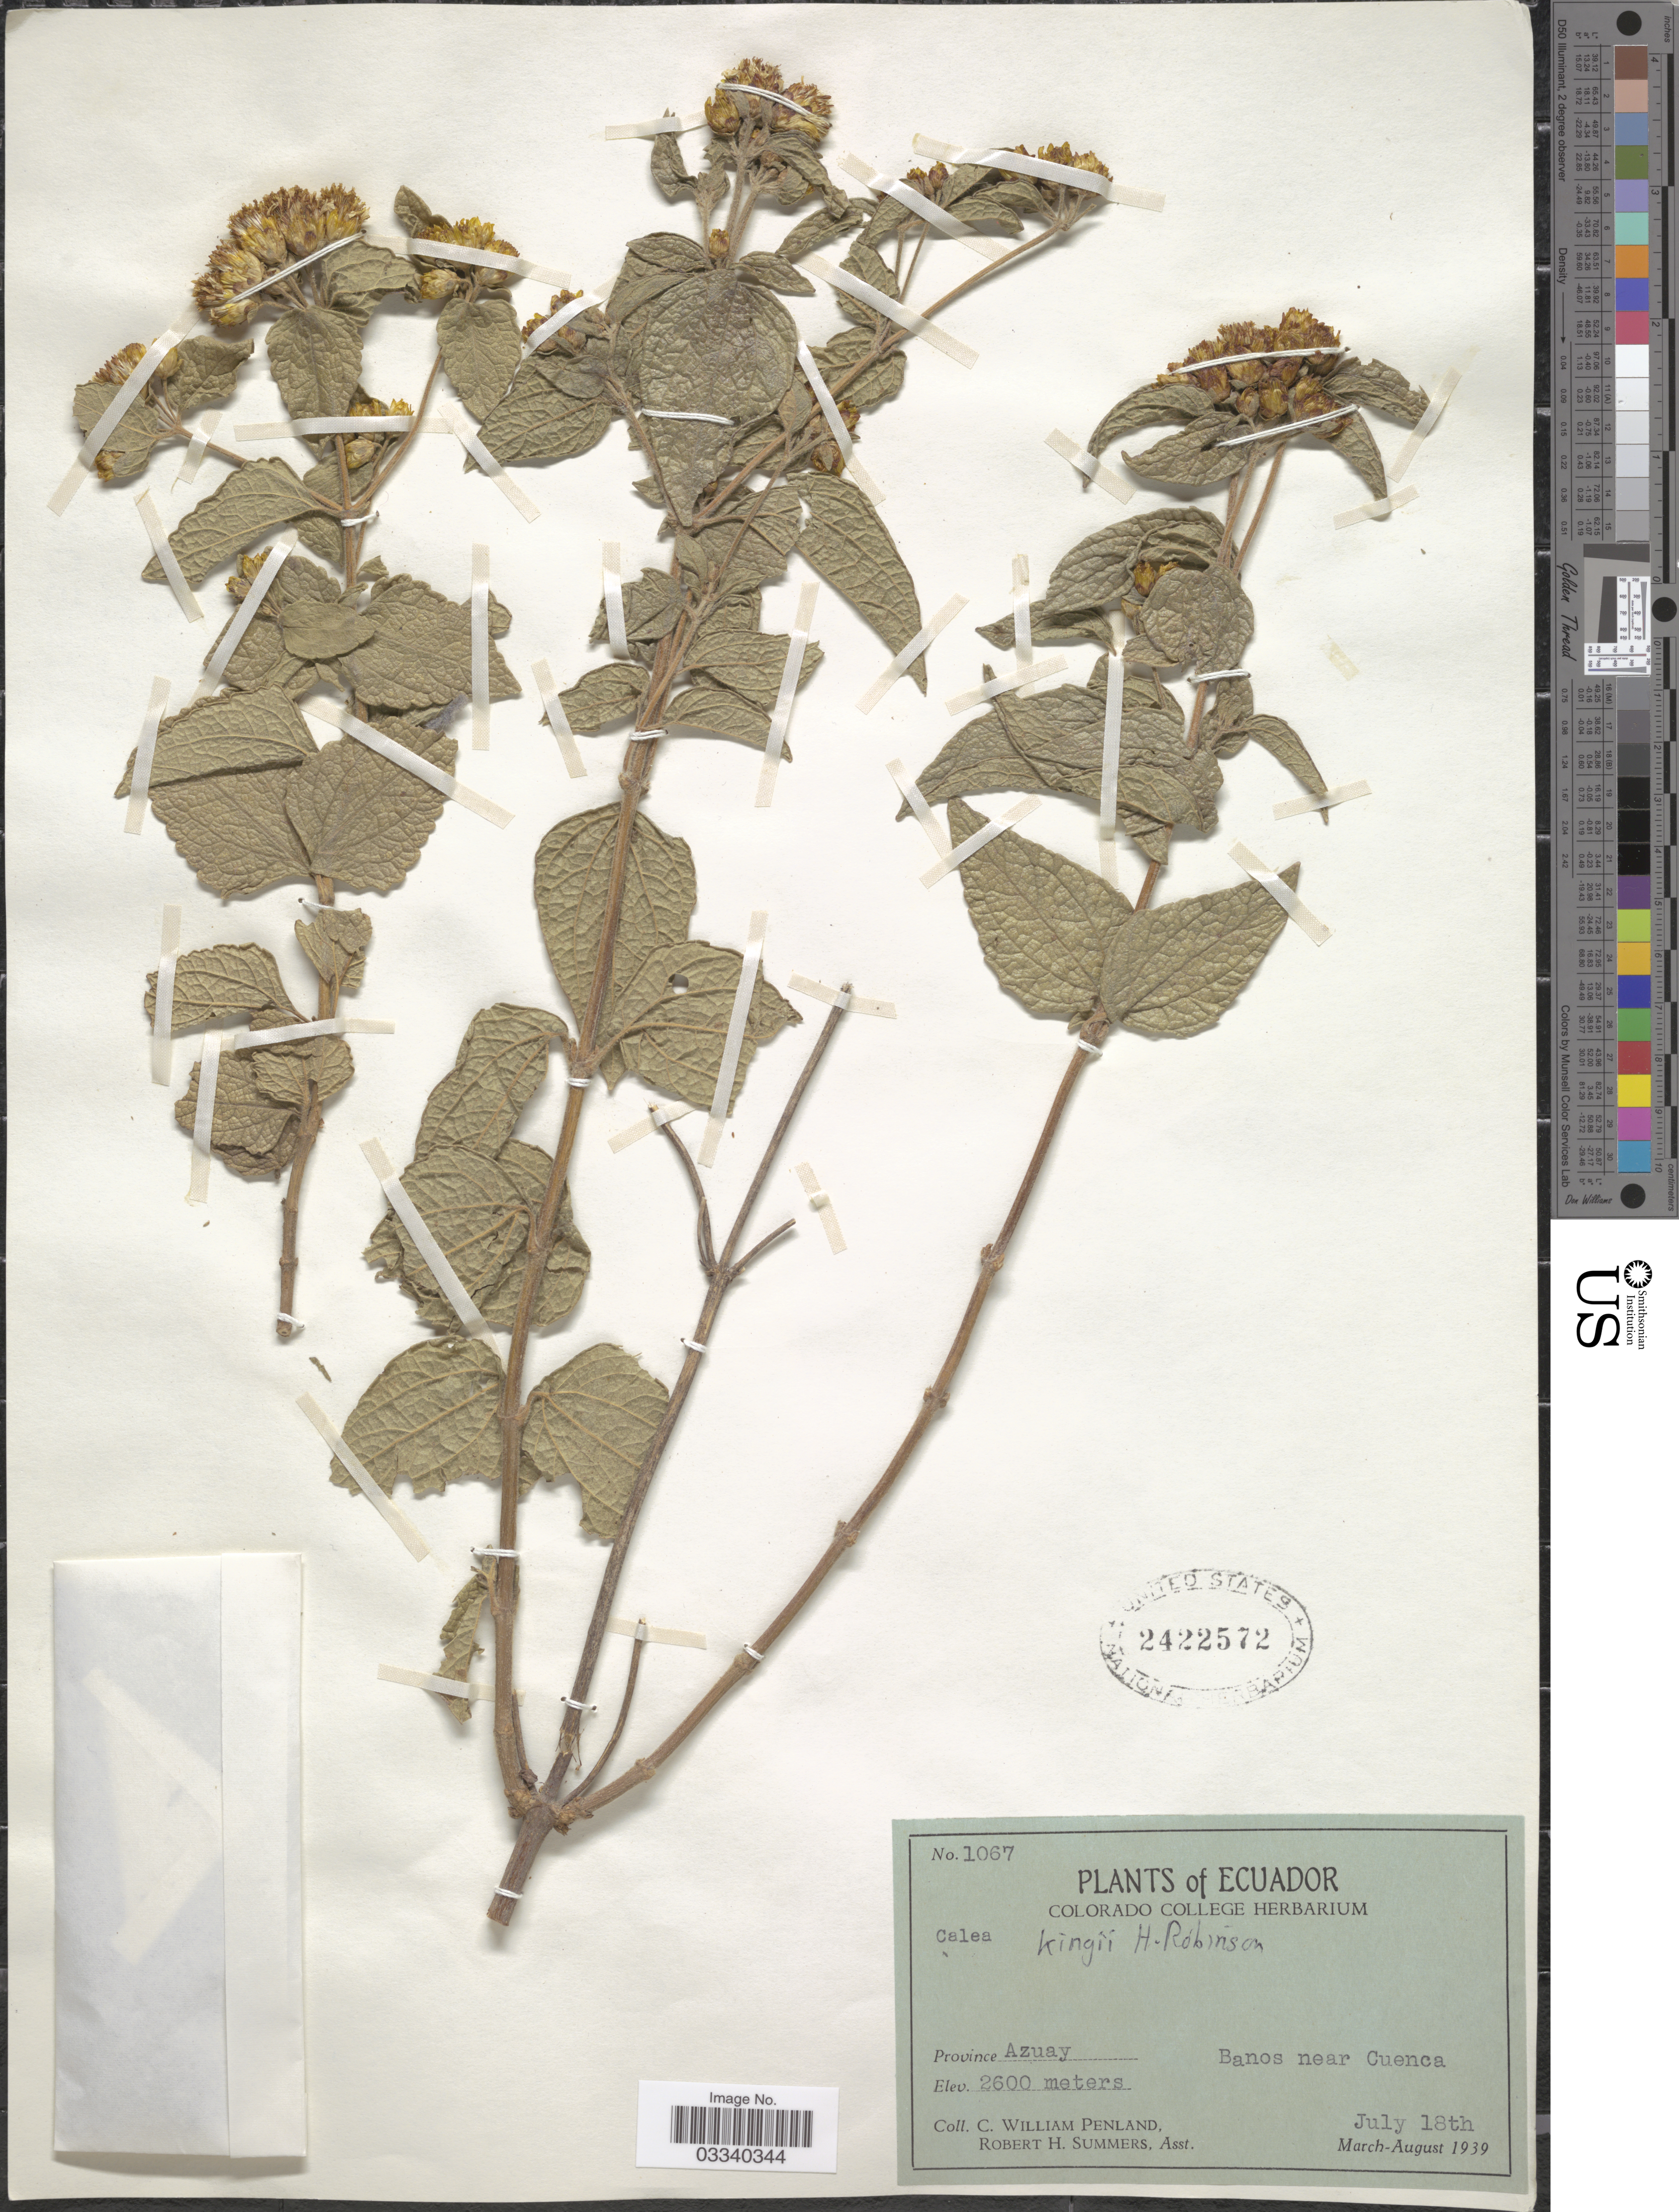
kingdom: Plantae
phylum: Tracheophyta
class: Magnoliopsida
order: Asterales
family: Asteraceae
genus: Calea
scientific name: Calea kingii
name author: H. Rob.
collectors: C. W. Penland & R. Summers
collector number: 1067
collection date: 1939-07-18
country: Ecuador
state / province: Azuay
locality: Banos near Cuenca.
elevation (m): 2600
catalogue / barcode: US 2422572